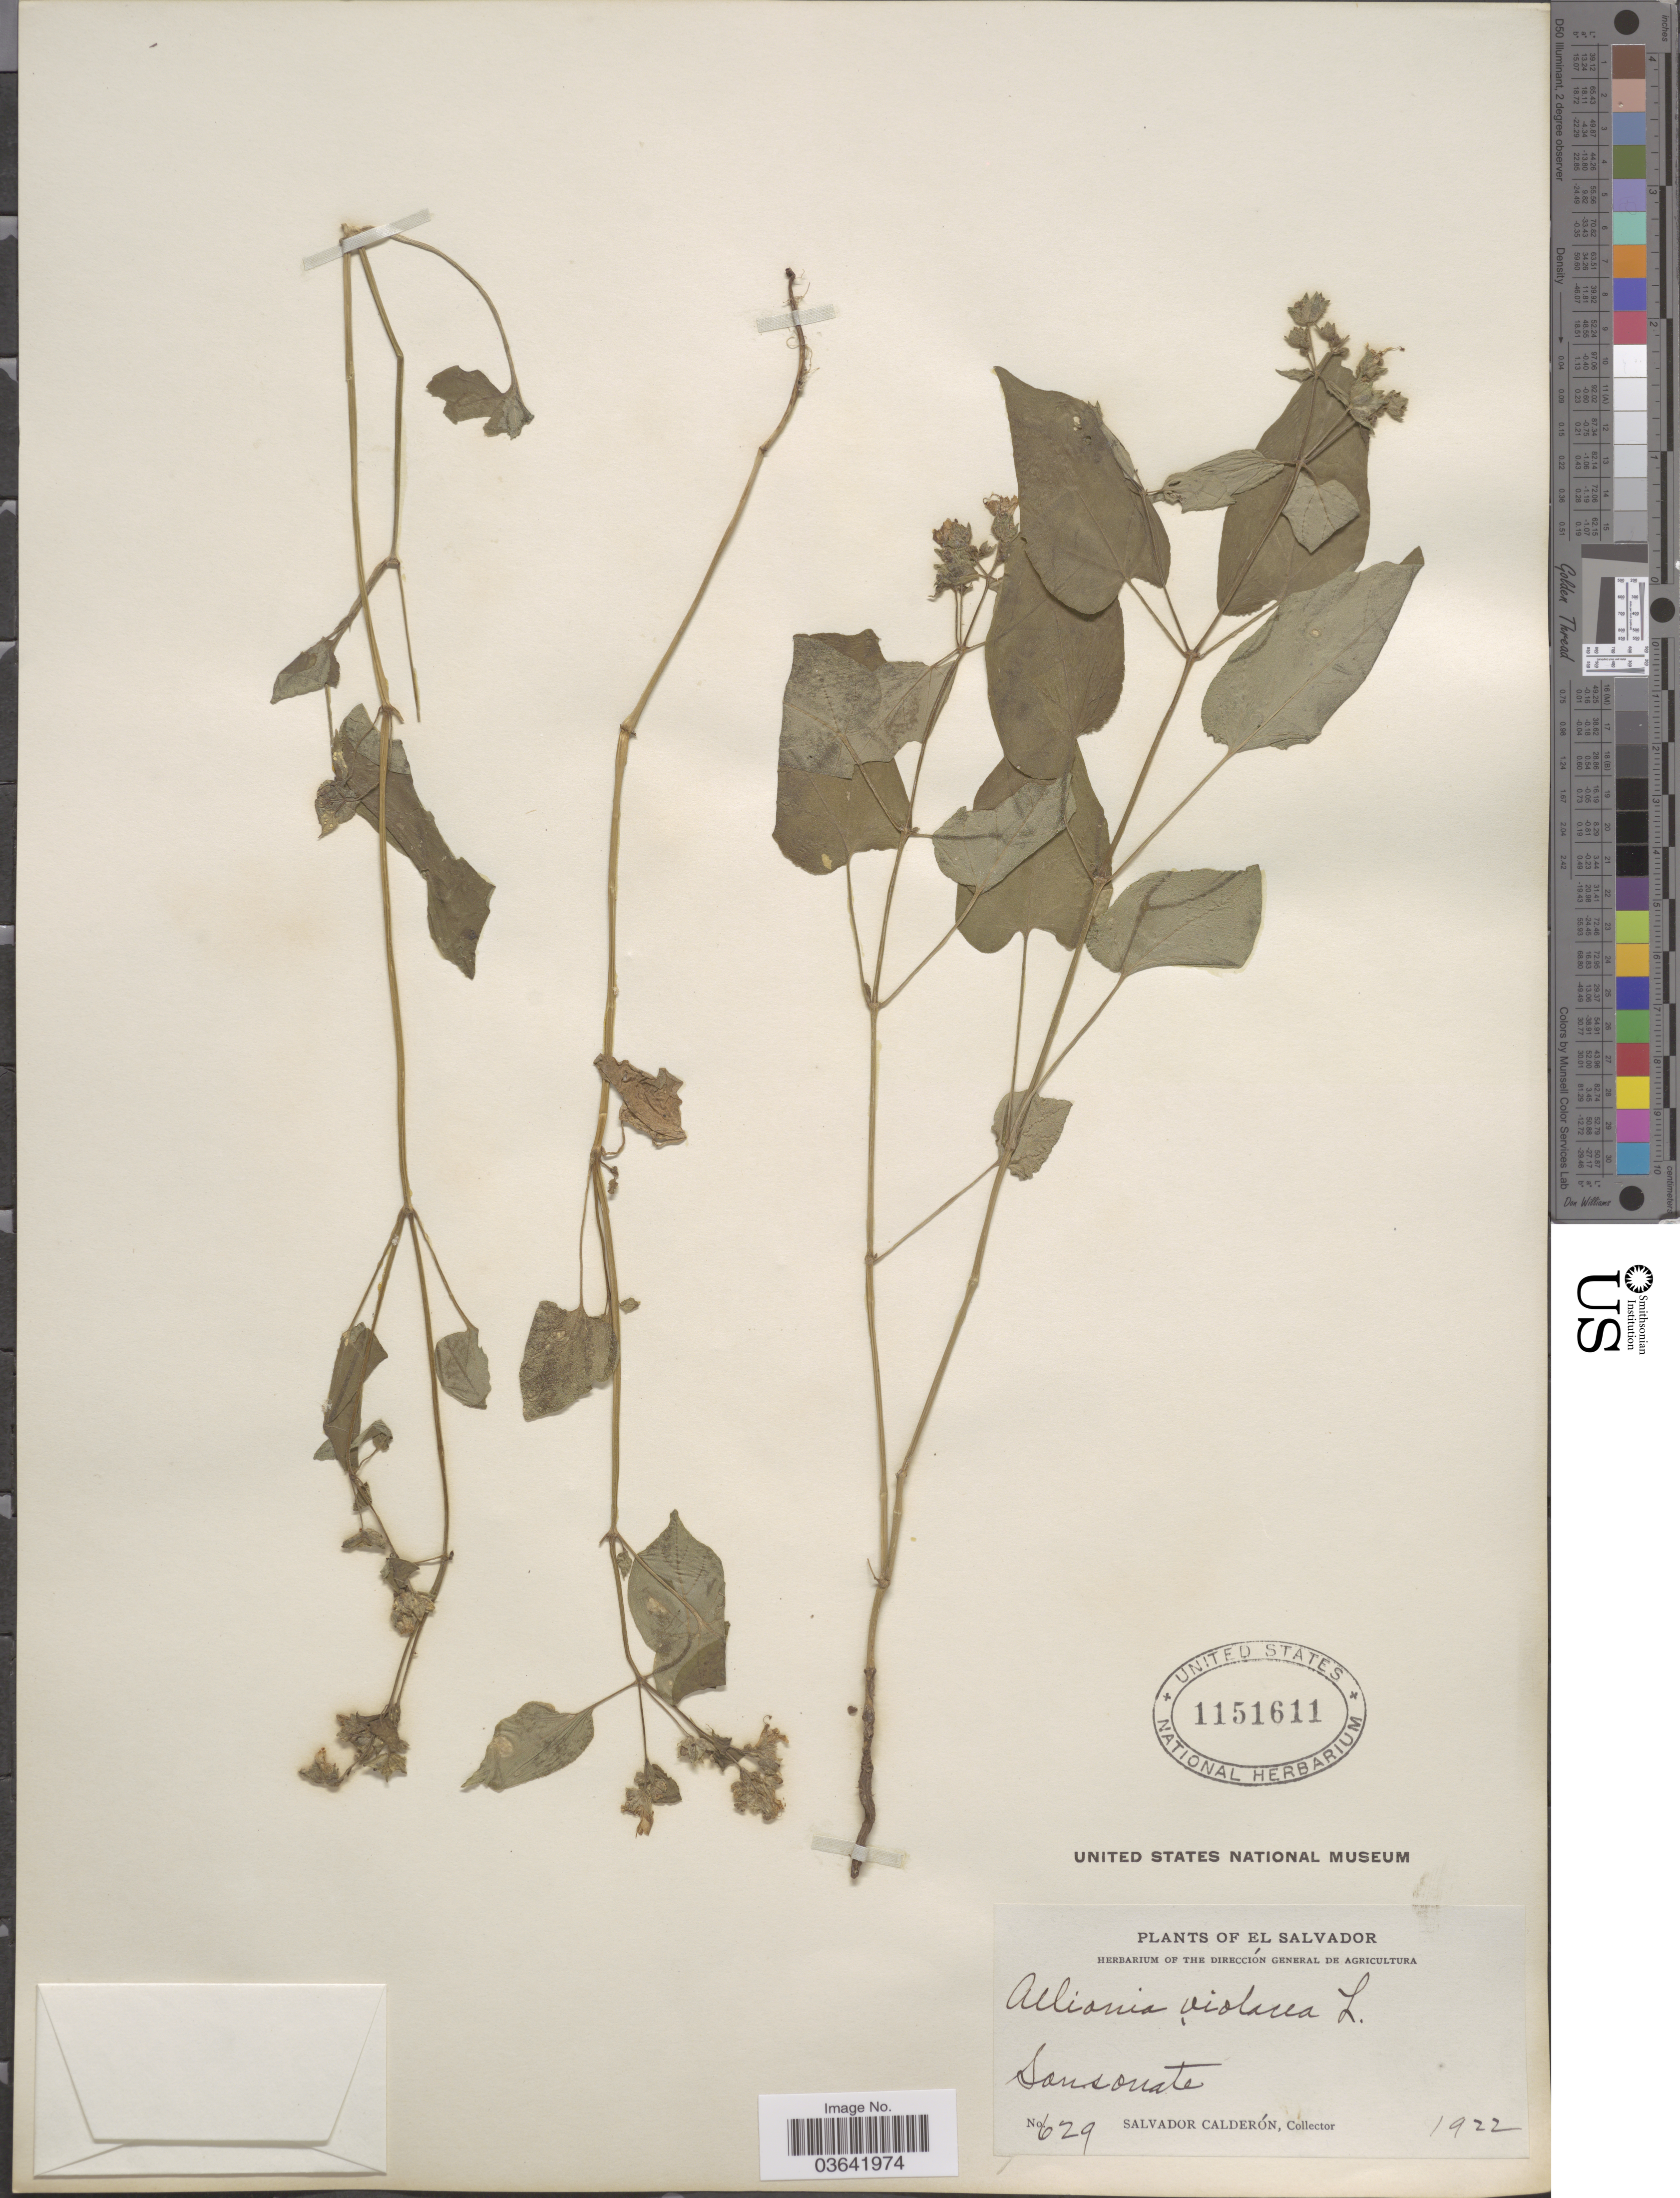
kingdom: Plantae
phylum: Tracheophyta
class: Magnoliopsida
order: Caryophyllales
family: Nyctaginaceae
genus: Mirabilis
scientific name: Mirabilis violacea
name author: (L.) Heimerl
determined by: Strong, Mark T., (BOT), Smithsonian Institution - National Museum of Natural History (UNITED STATES)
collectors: S. Calderón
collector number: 629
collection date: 1922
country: El Salvador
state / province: Sonsonate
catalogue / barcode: US 1151611